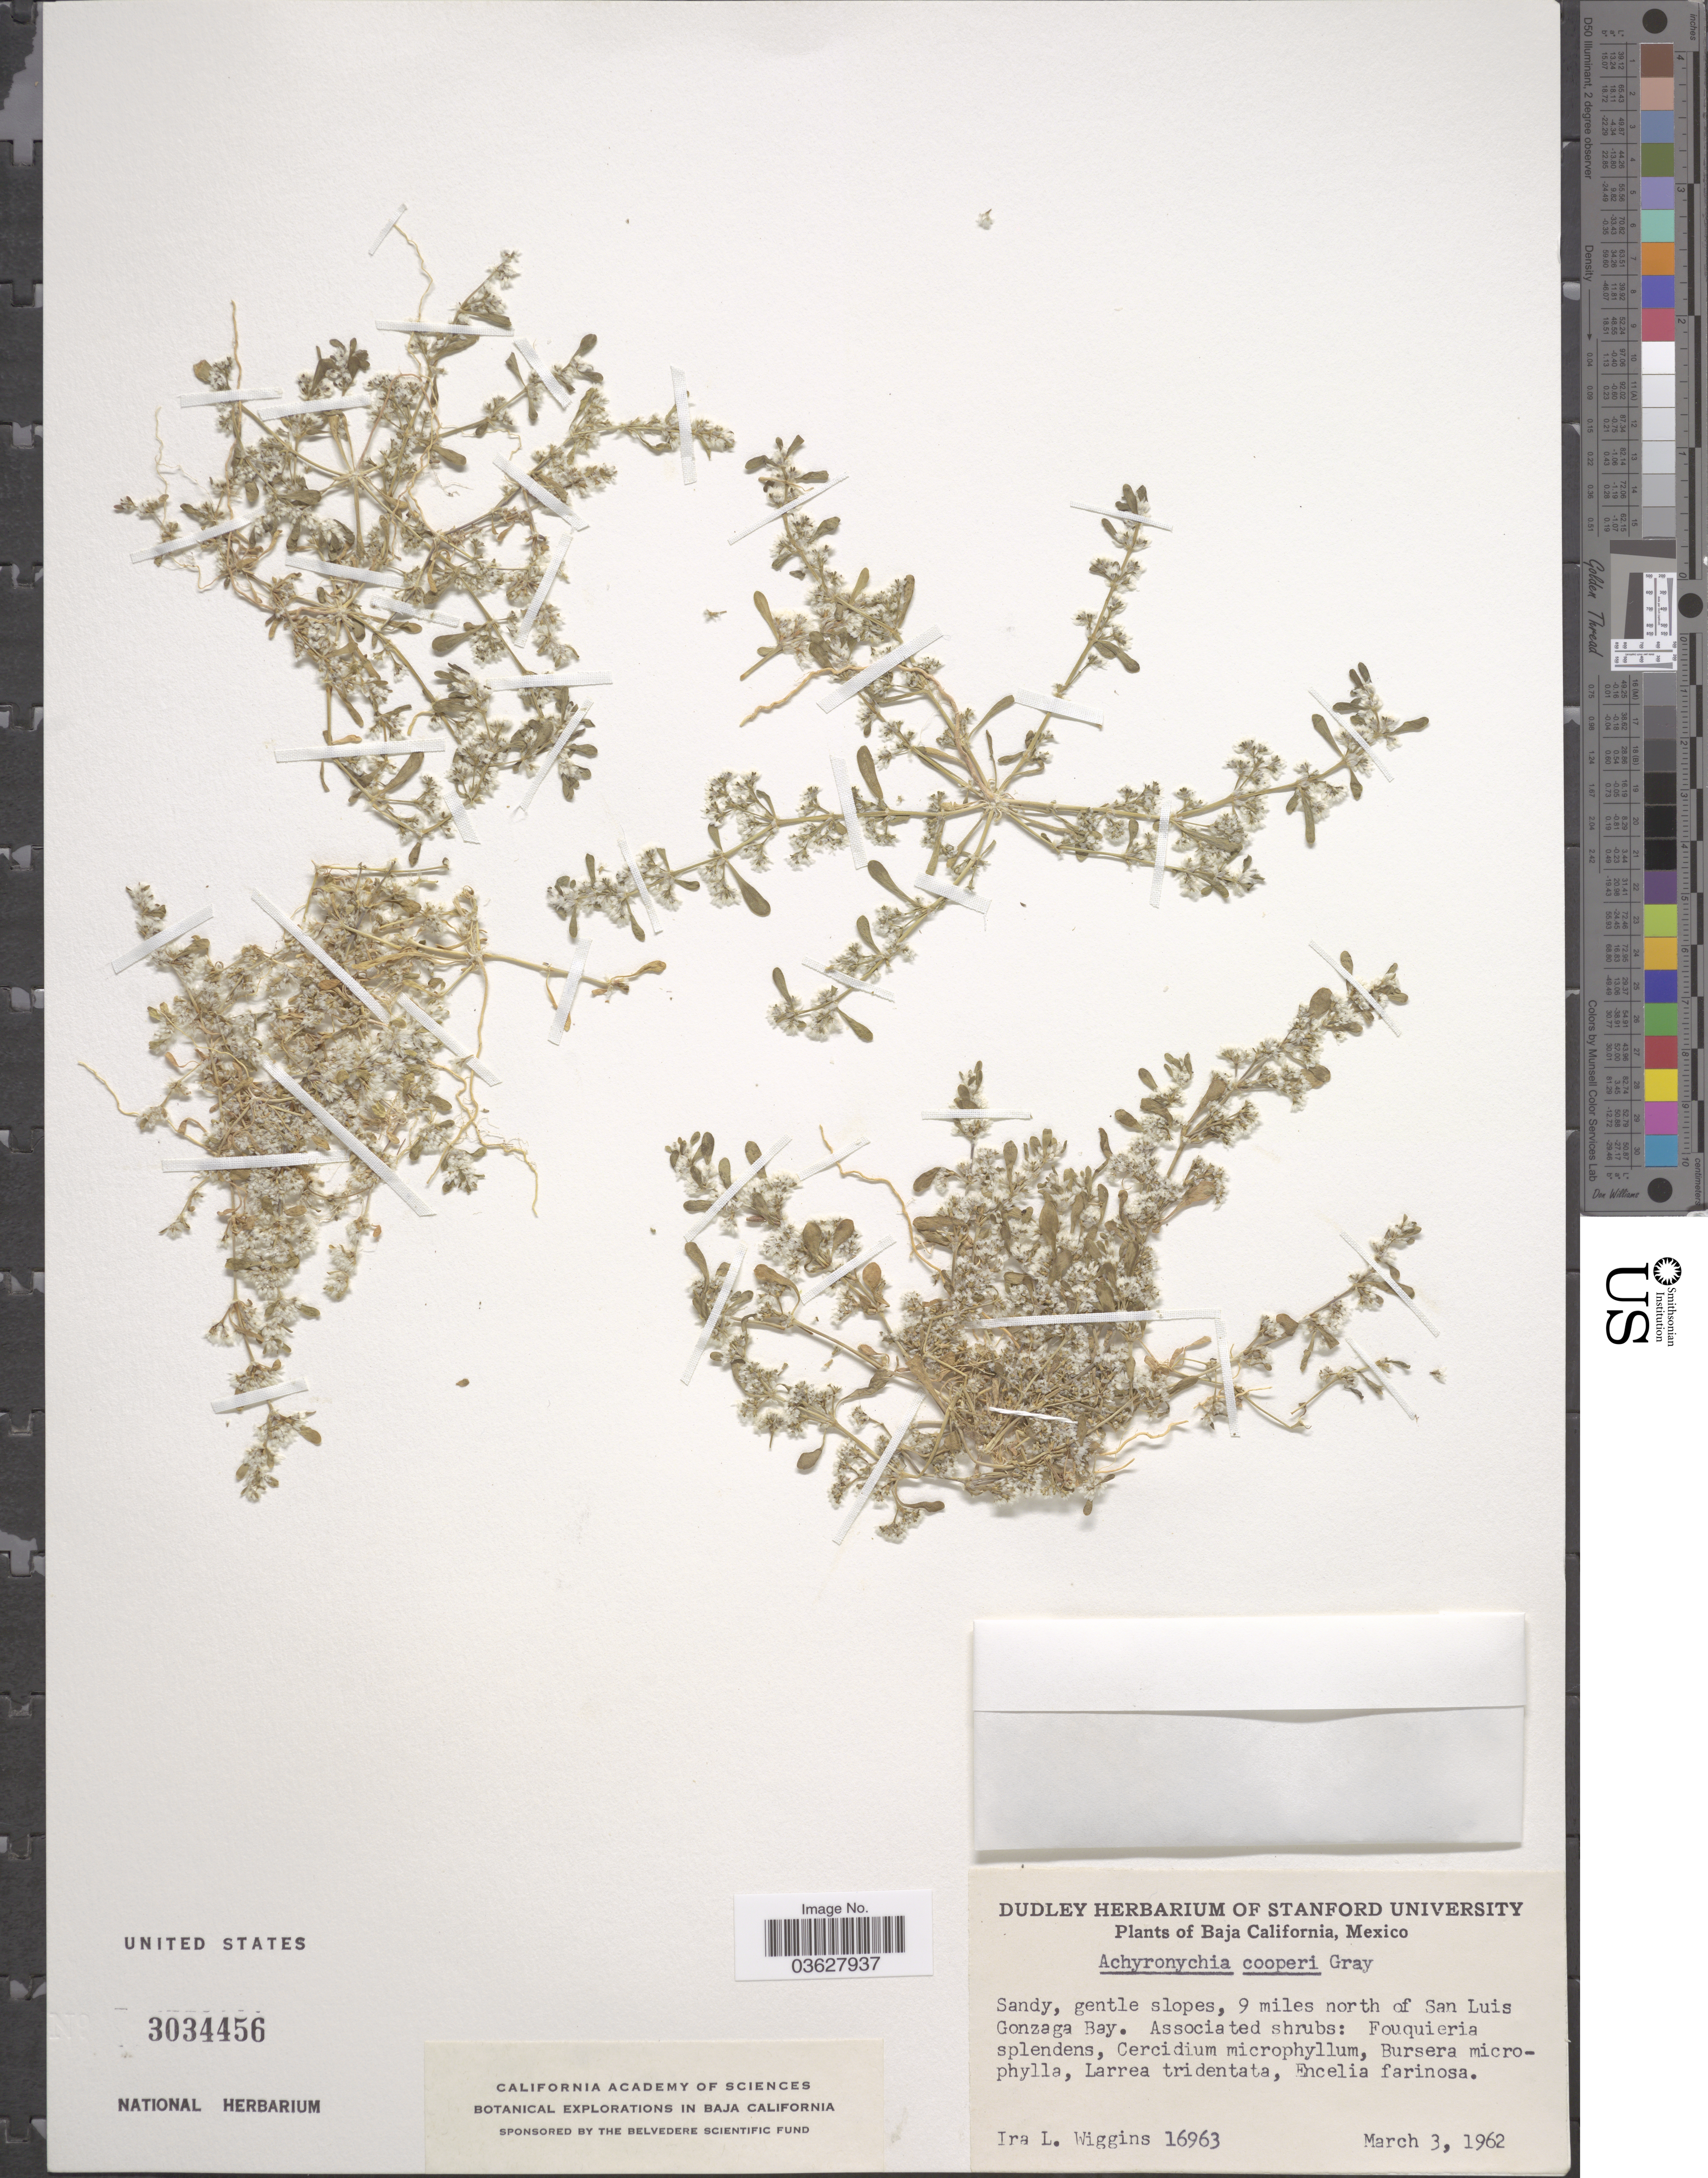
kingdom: Plantae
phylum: Tracheophyta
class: Magnoliopsida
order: Caryophyllales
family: Caryophyllaceae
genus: Achyronychia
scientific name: Achyronychia cooperi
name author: A. Gray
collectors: I. L. Wiggins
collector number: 16963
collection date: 1962-03-03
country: Mexico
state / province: Baja California Sur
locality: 9 miles north of San Luis Gonzaga Bay.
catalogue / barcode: US 3034456